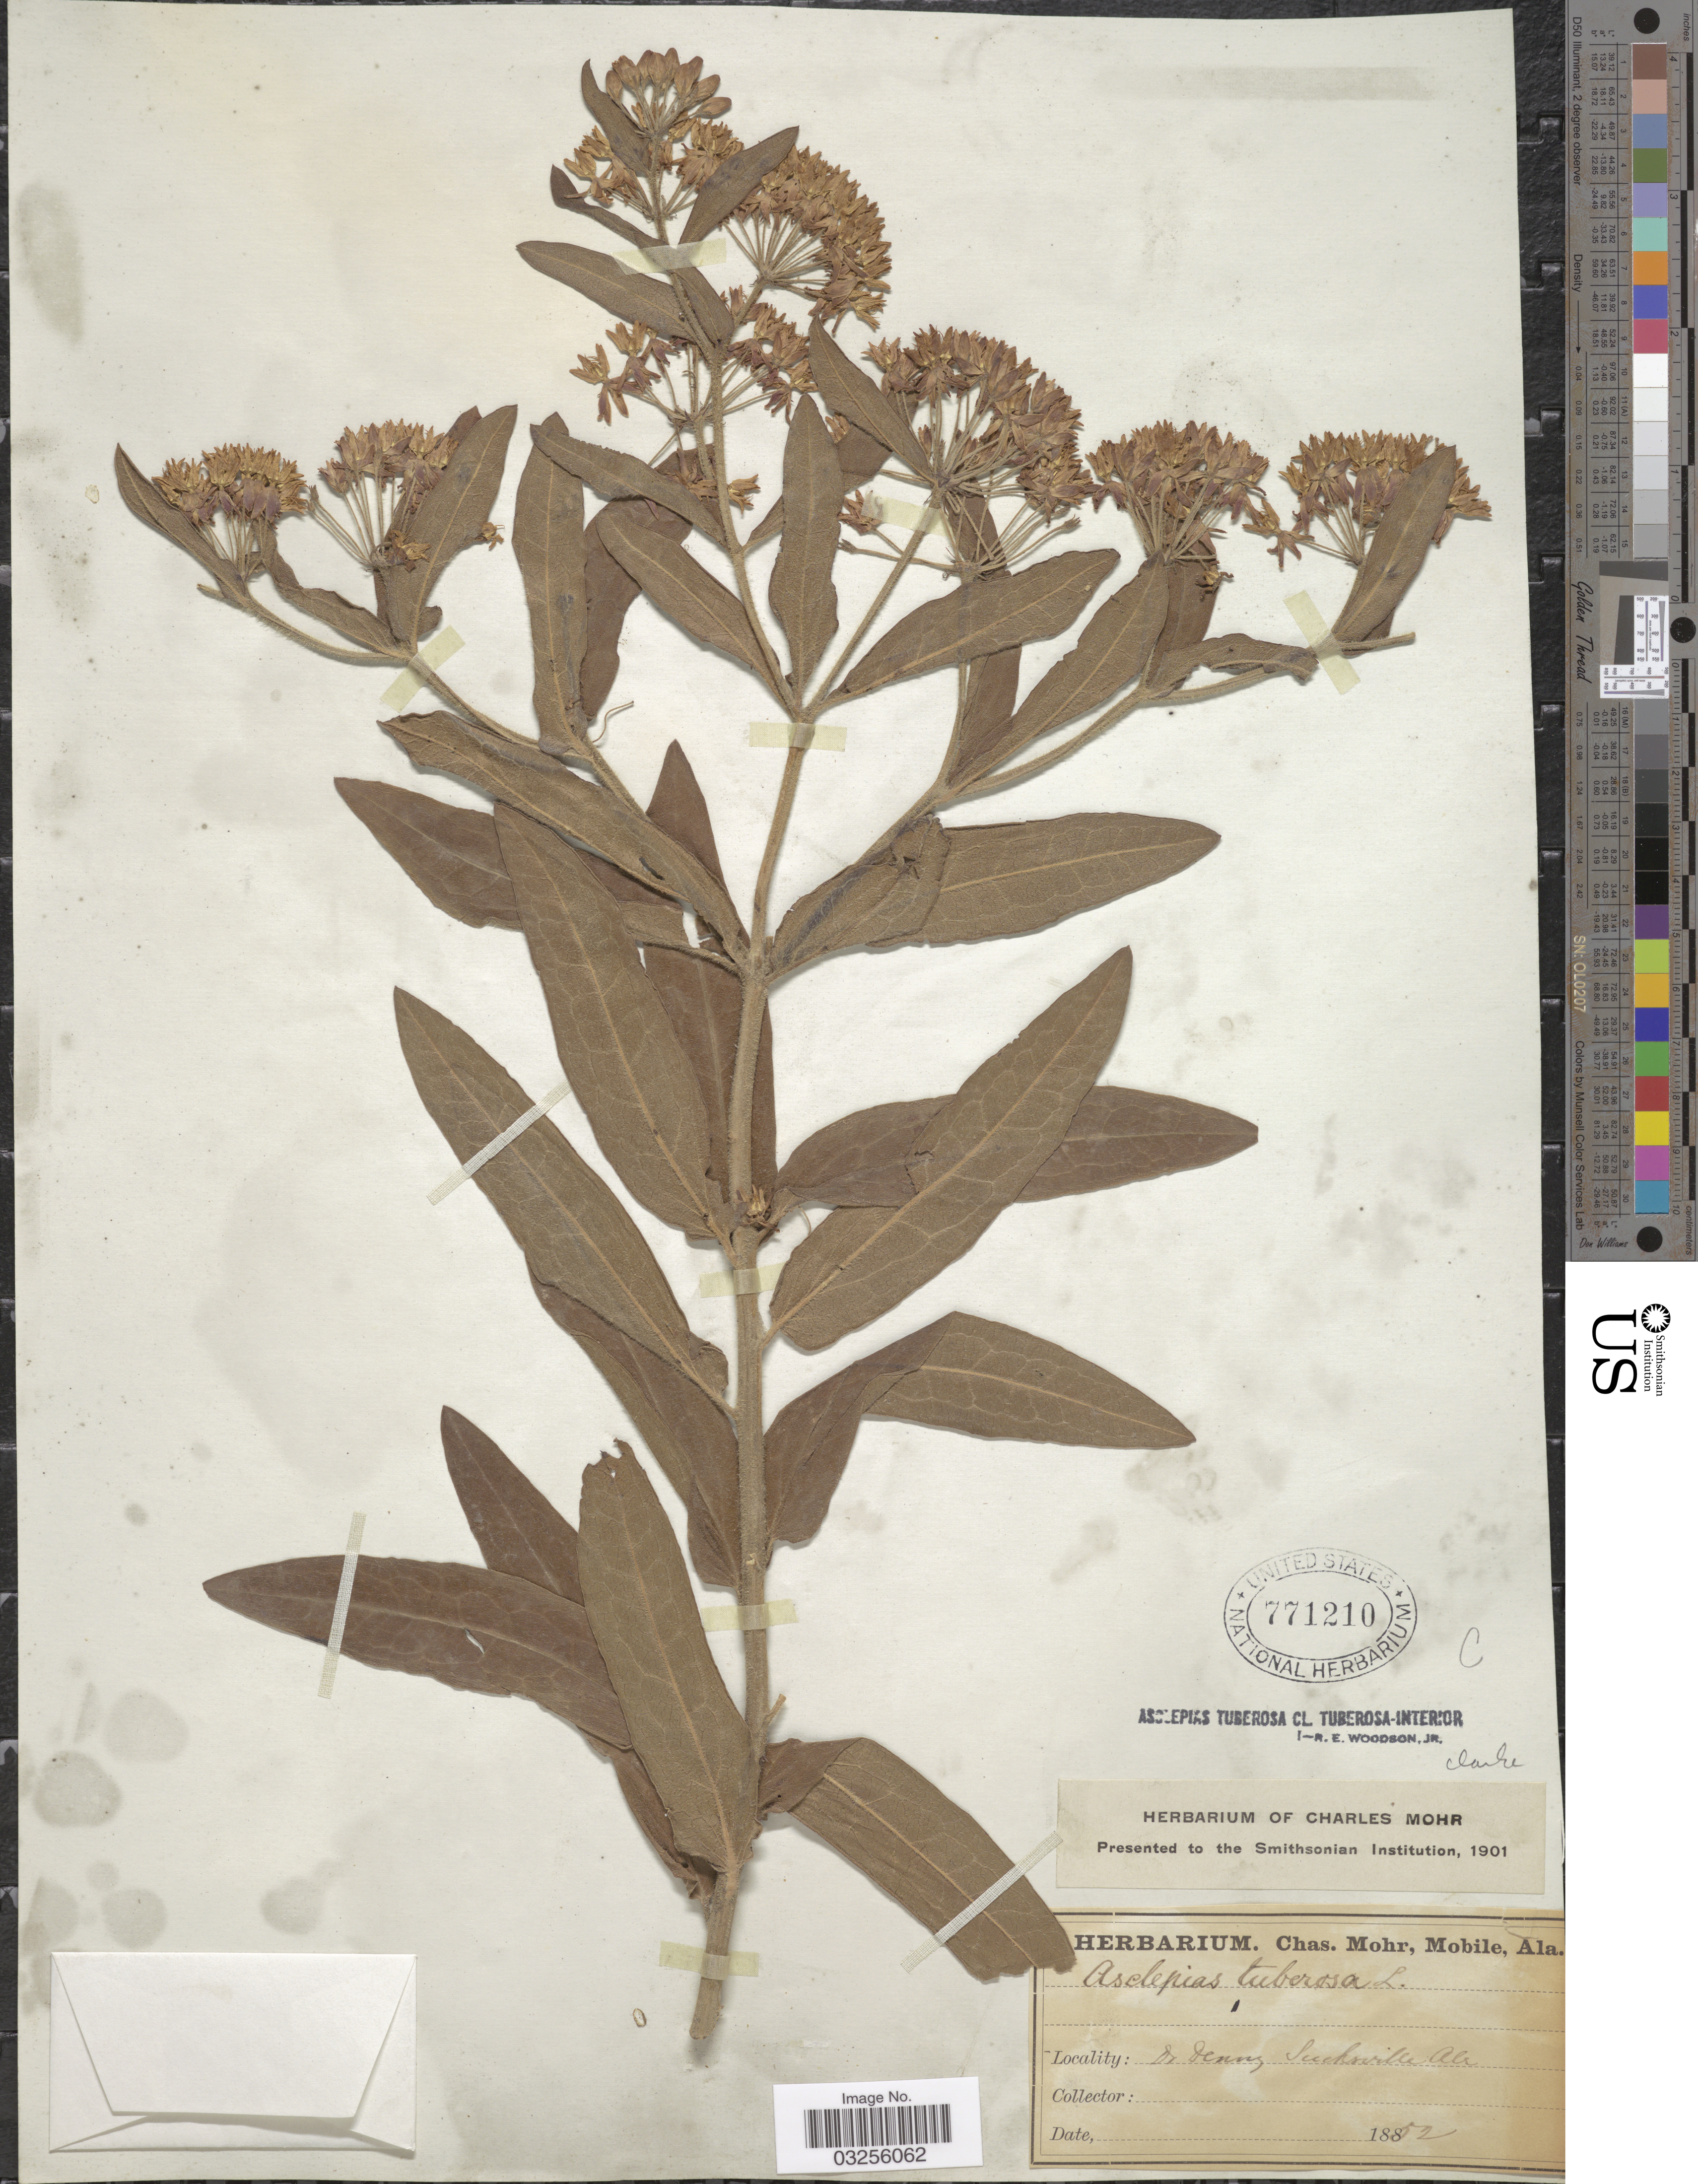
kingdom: Plantae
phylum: Tracheophyta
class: Magnoliopsida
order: Gentianales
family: Apocynaceae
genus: Asclepias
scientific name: Asclepias tuberosa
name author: L.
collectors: ex herb. Charles Mohr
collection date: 1852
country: United States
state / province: Alabama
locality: Nr. Denny Tucksville Ala. Clarke.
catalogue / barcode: US 771210